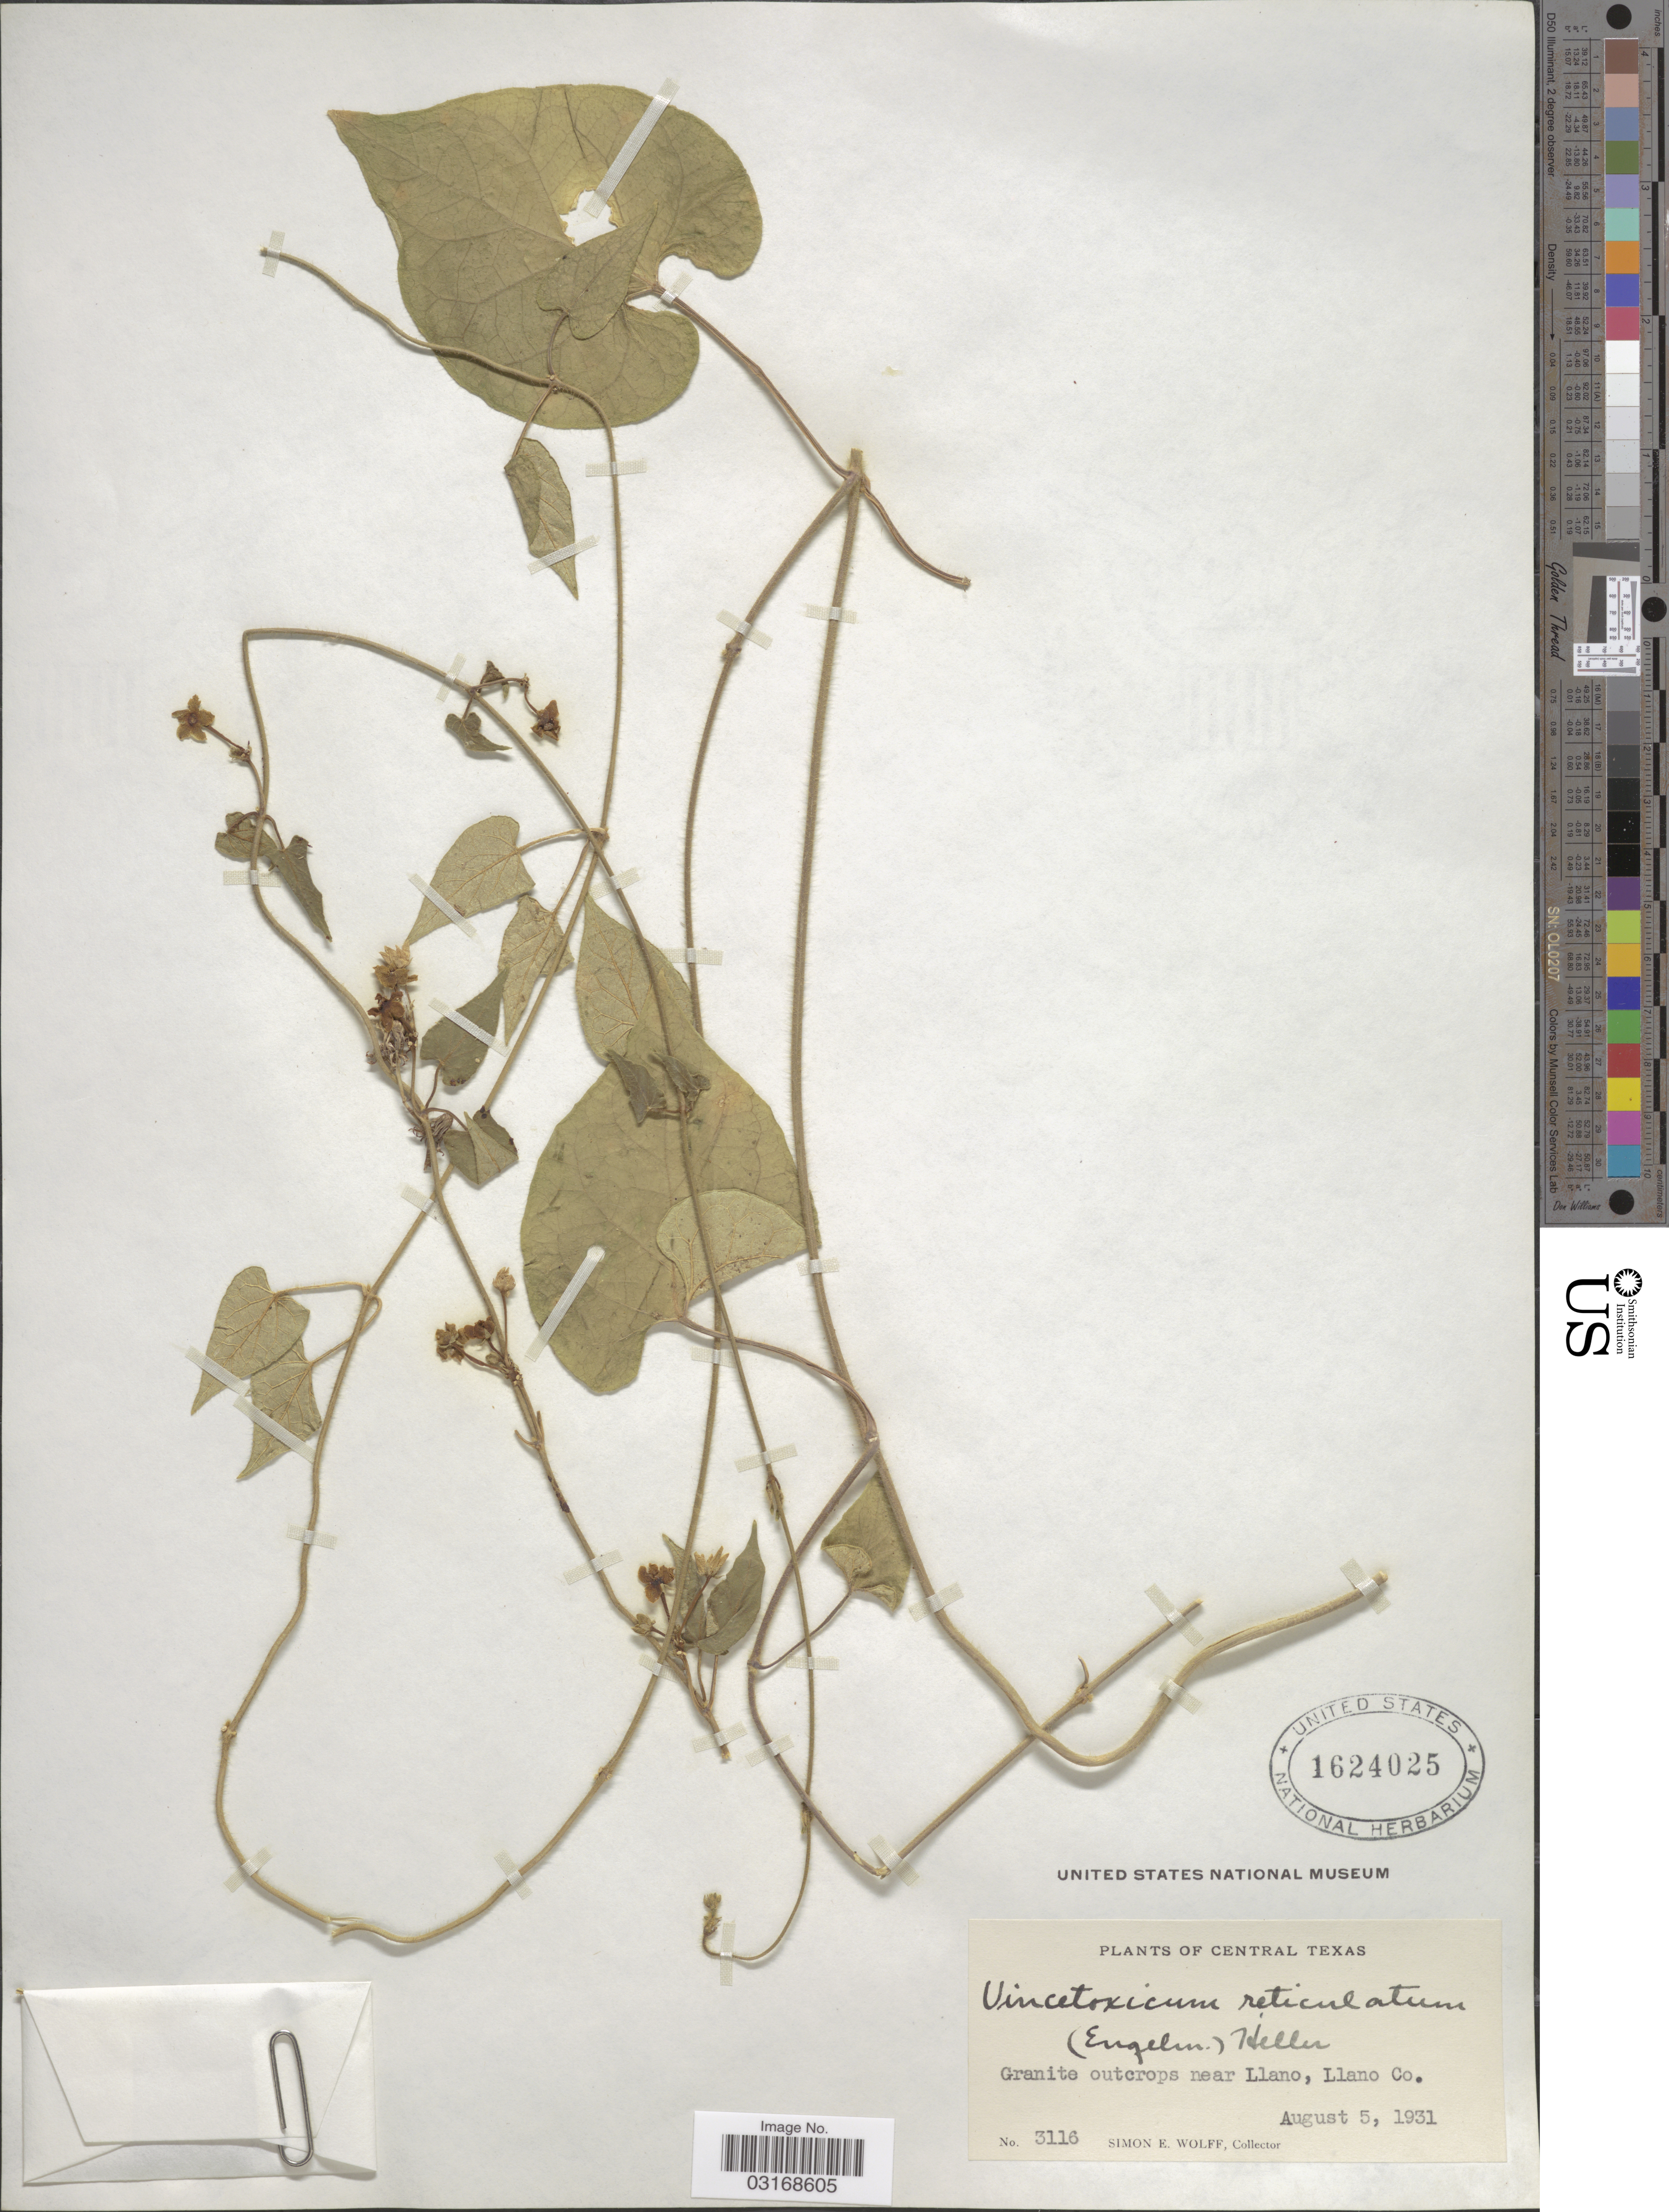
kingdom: Plantae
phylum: Tracheophyta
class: Magnoliopsida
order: Gentianales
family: Apocynaceae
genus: Matelea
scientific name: Matelea reticulata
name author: (Engelm. ex A. Gray) Woodson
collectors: S. E. Wolff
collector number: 3116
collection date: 1931-08-05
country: United States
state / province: Texas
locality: Central Texas. Granite outcrops near Llano, Llano Co.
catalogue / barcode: US 1624025